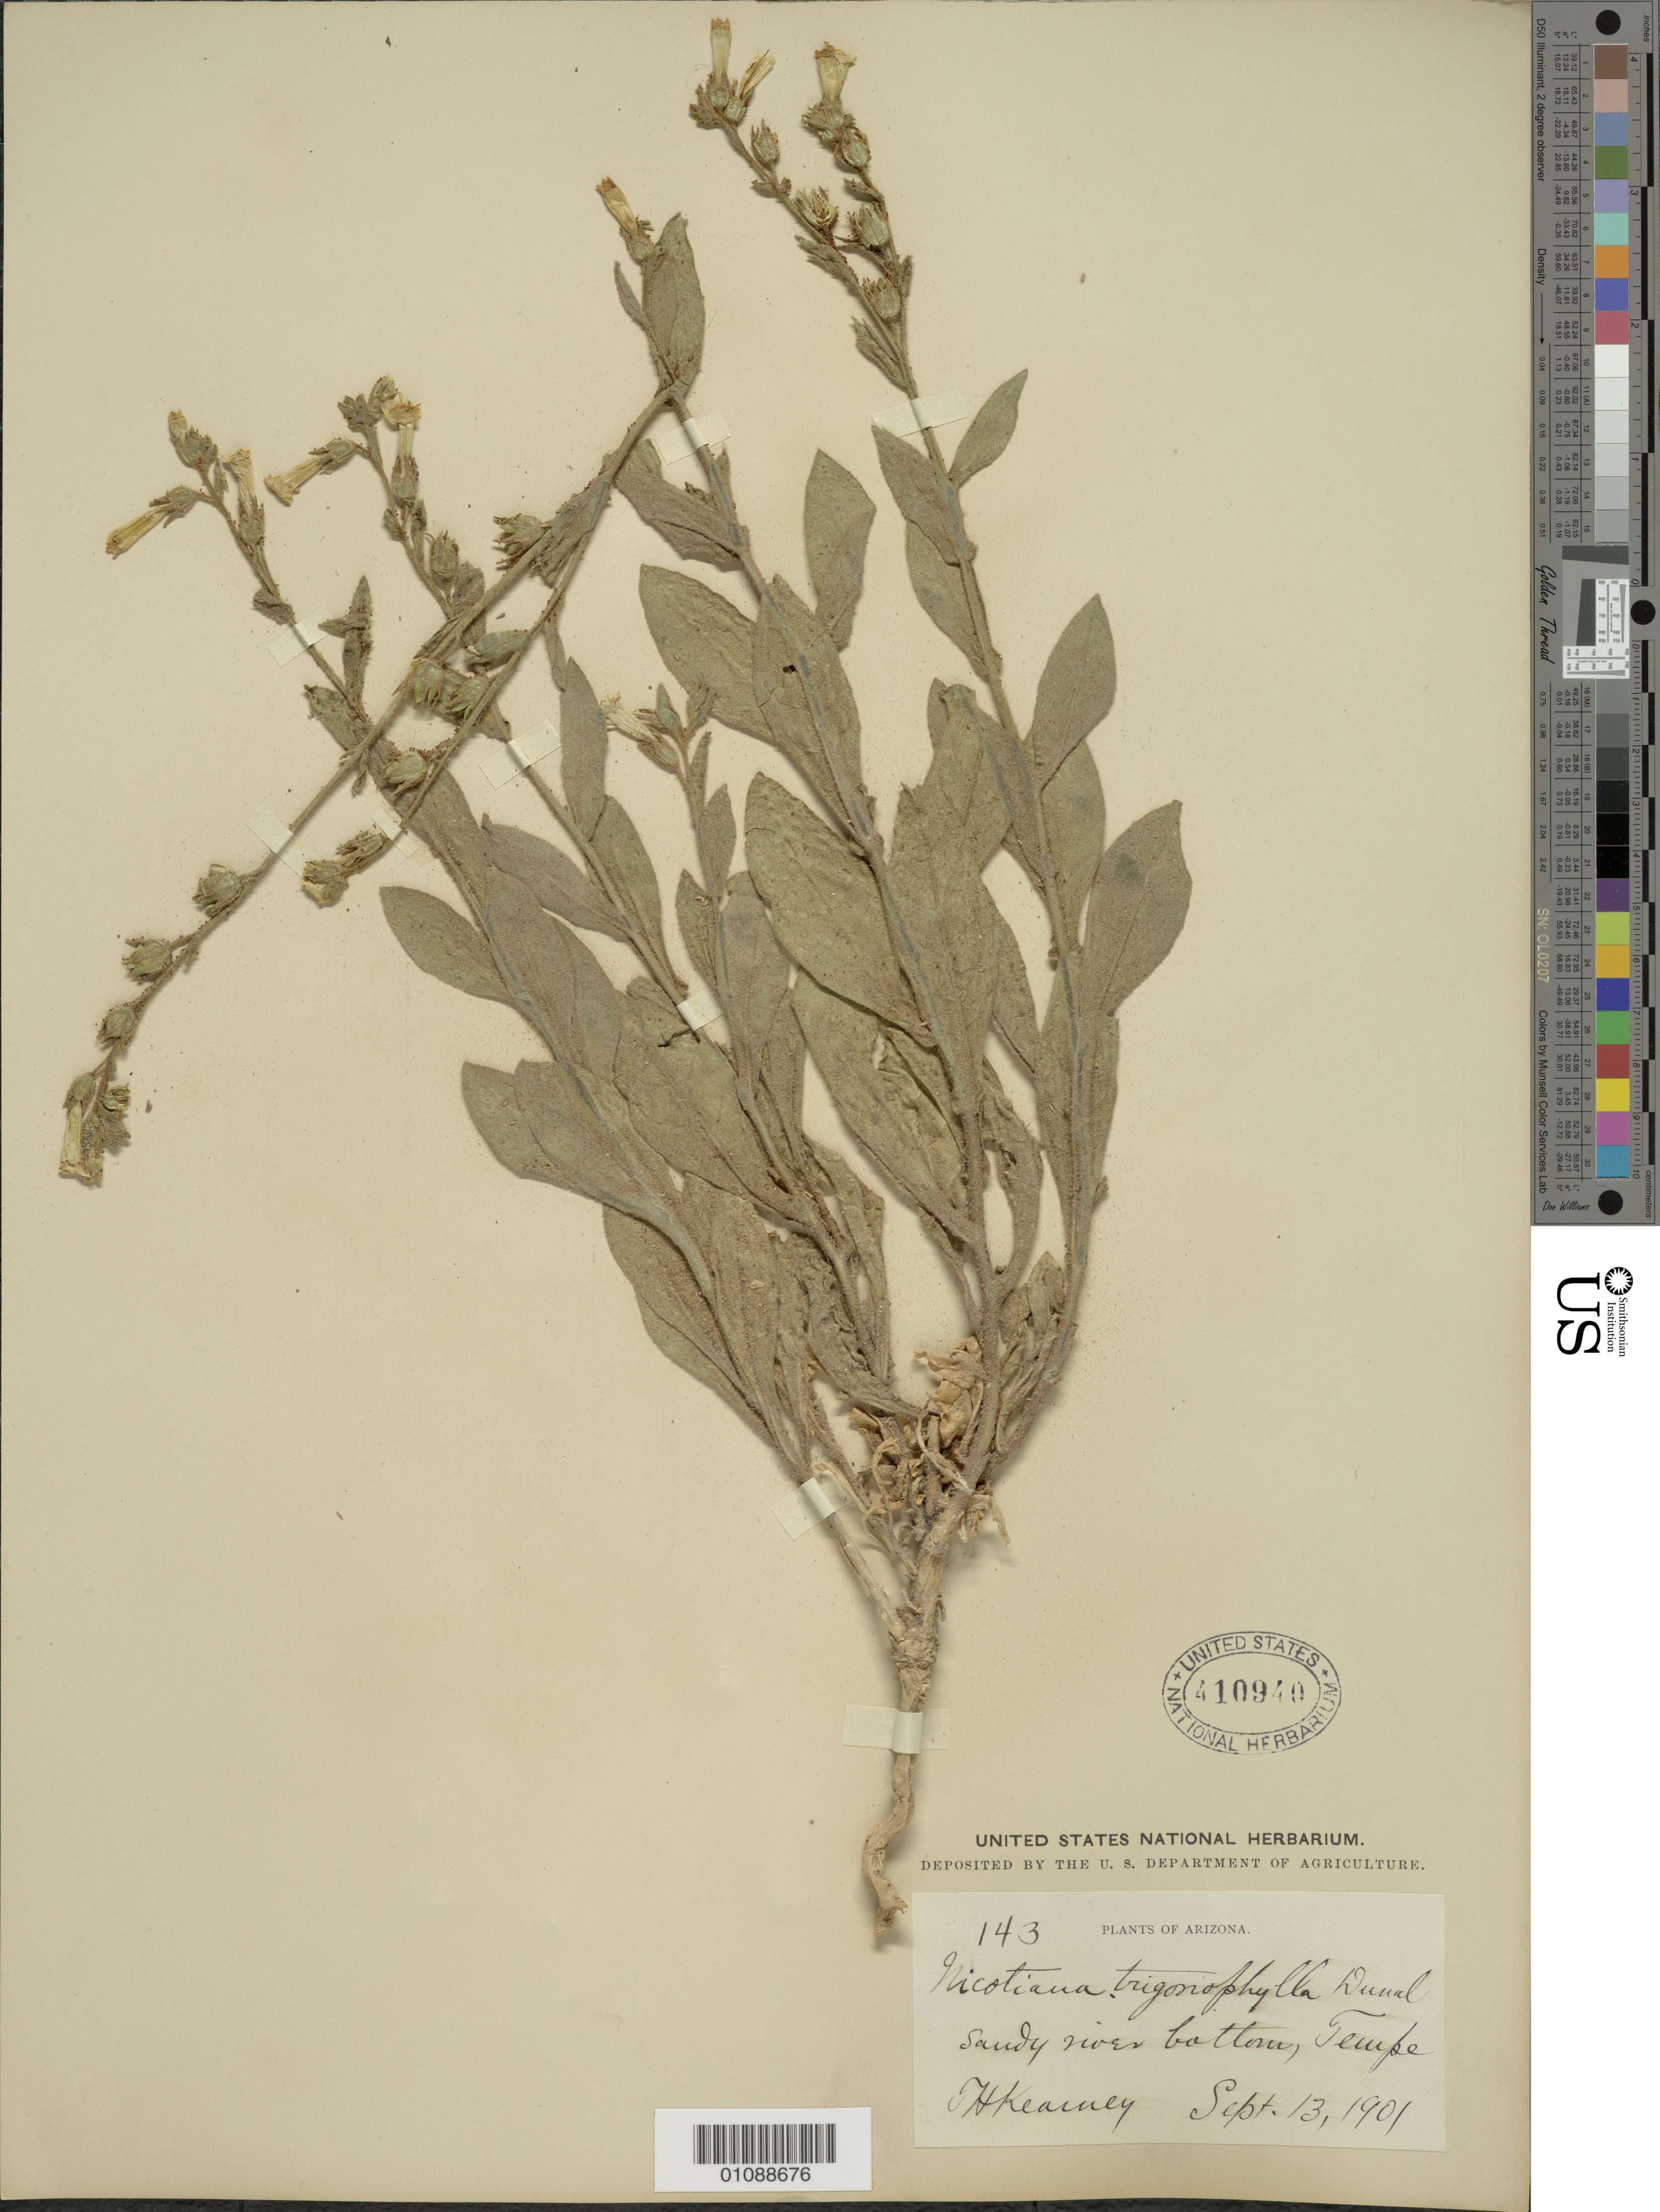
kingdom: Plantae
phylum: Tracheophyta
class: Magnoliopsida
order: Solanales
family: Solanaceae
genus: Nicotiana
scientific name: Nicotiana trigonophylla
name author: Dunal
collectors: T. H. Kearney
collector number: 143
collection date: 1901-09-13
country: United States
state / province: Arizona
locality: Sandy river bottom, Tempe.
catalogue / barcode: US 410940